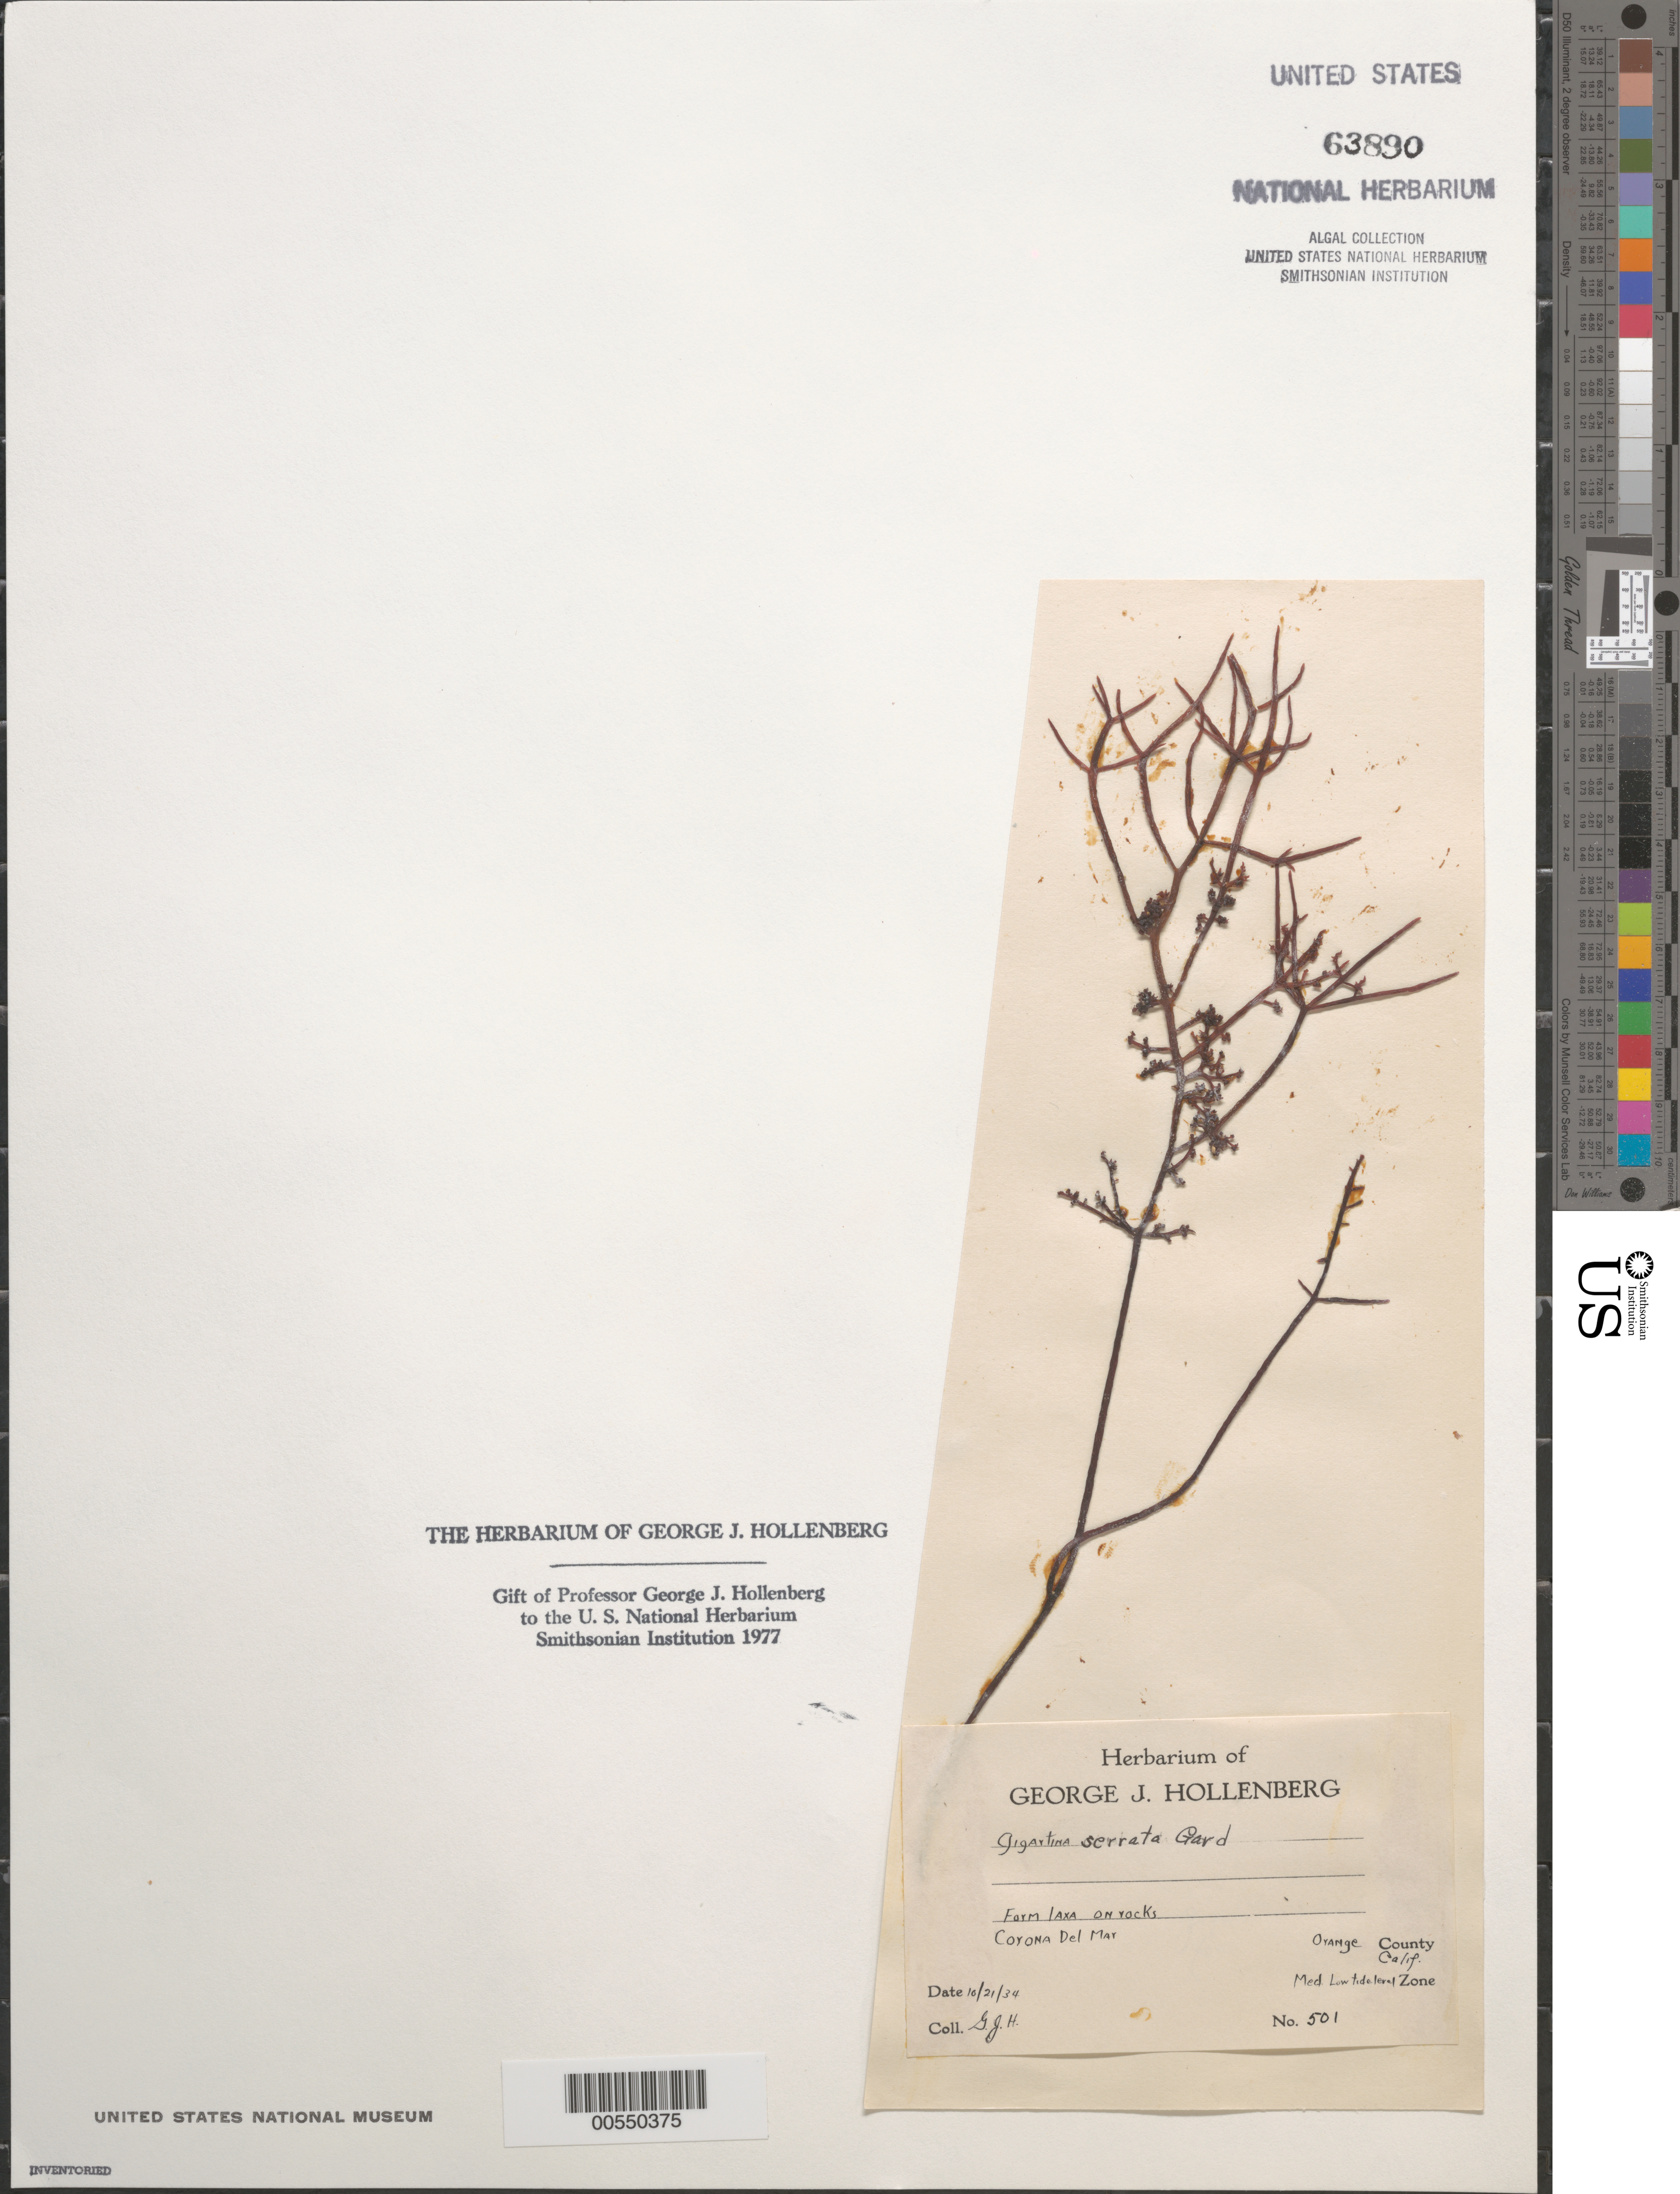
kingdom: Plantae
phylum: Rhodophyta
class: Florideophyceae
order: Gigartinales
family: Gigartinaceae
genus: Chondracanthus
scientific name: Chondracanthus serratus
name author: (N.L. Gardner) J.R. Hughey & Hommersand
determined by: Algae name updating Project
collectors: G. Hollenberg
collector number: GJH 501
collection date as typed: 21 Oct 1934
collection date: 1934-10-21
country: United States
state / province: California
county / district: Orange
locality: Corona del Mar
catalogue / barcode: US 63890